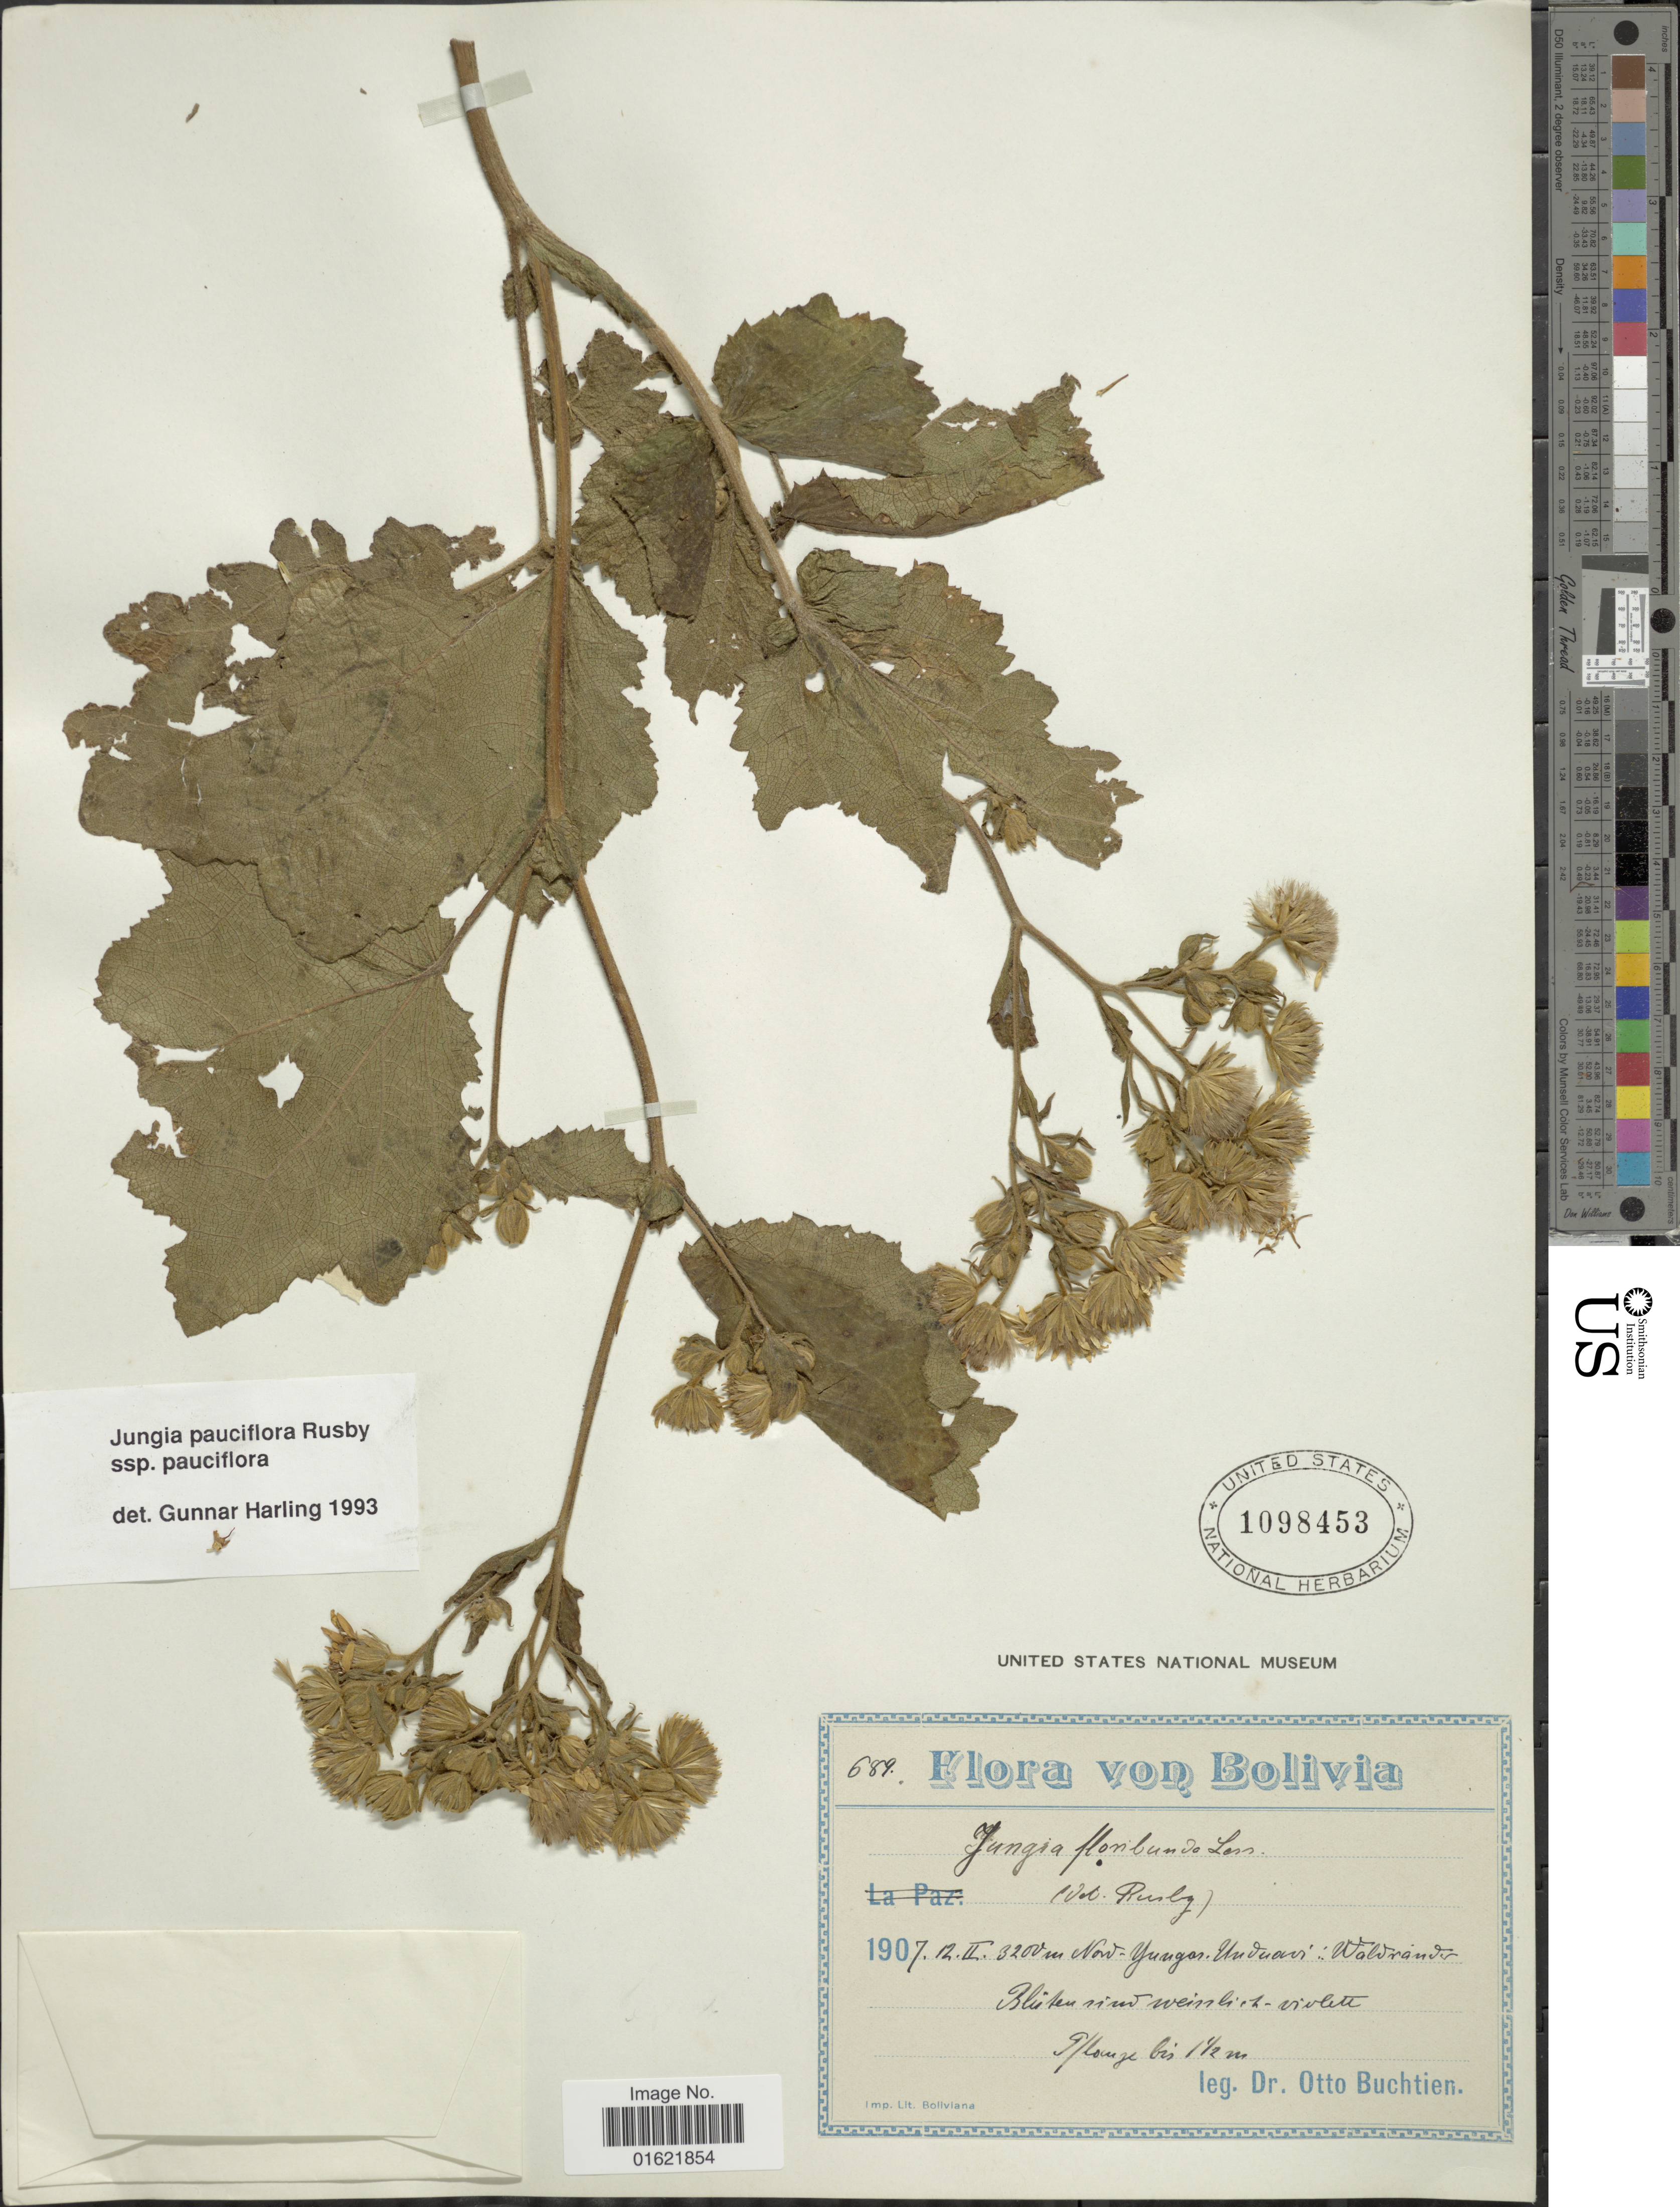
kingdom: Plantae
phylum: Tracheophyta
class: Magnoliopsida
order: Asterales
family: Asteraceae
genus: Jungia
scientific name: Jungia pauciflora subsp. pauciflora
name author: Rusby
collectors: O. Buchtien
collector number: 689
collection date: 1907-02-12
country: Bolivia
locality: Nord-Yungas, Unduavi: Waldrandt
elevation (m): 3200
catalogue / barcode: US 1098453